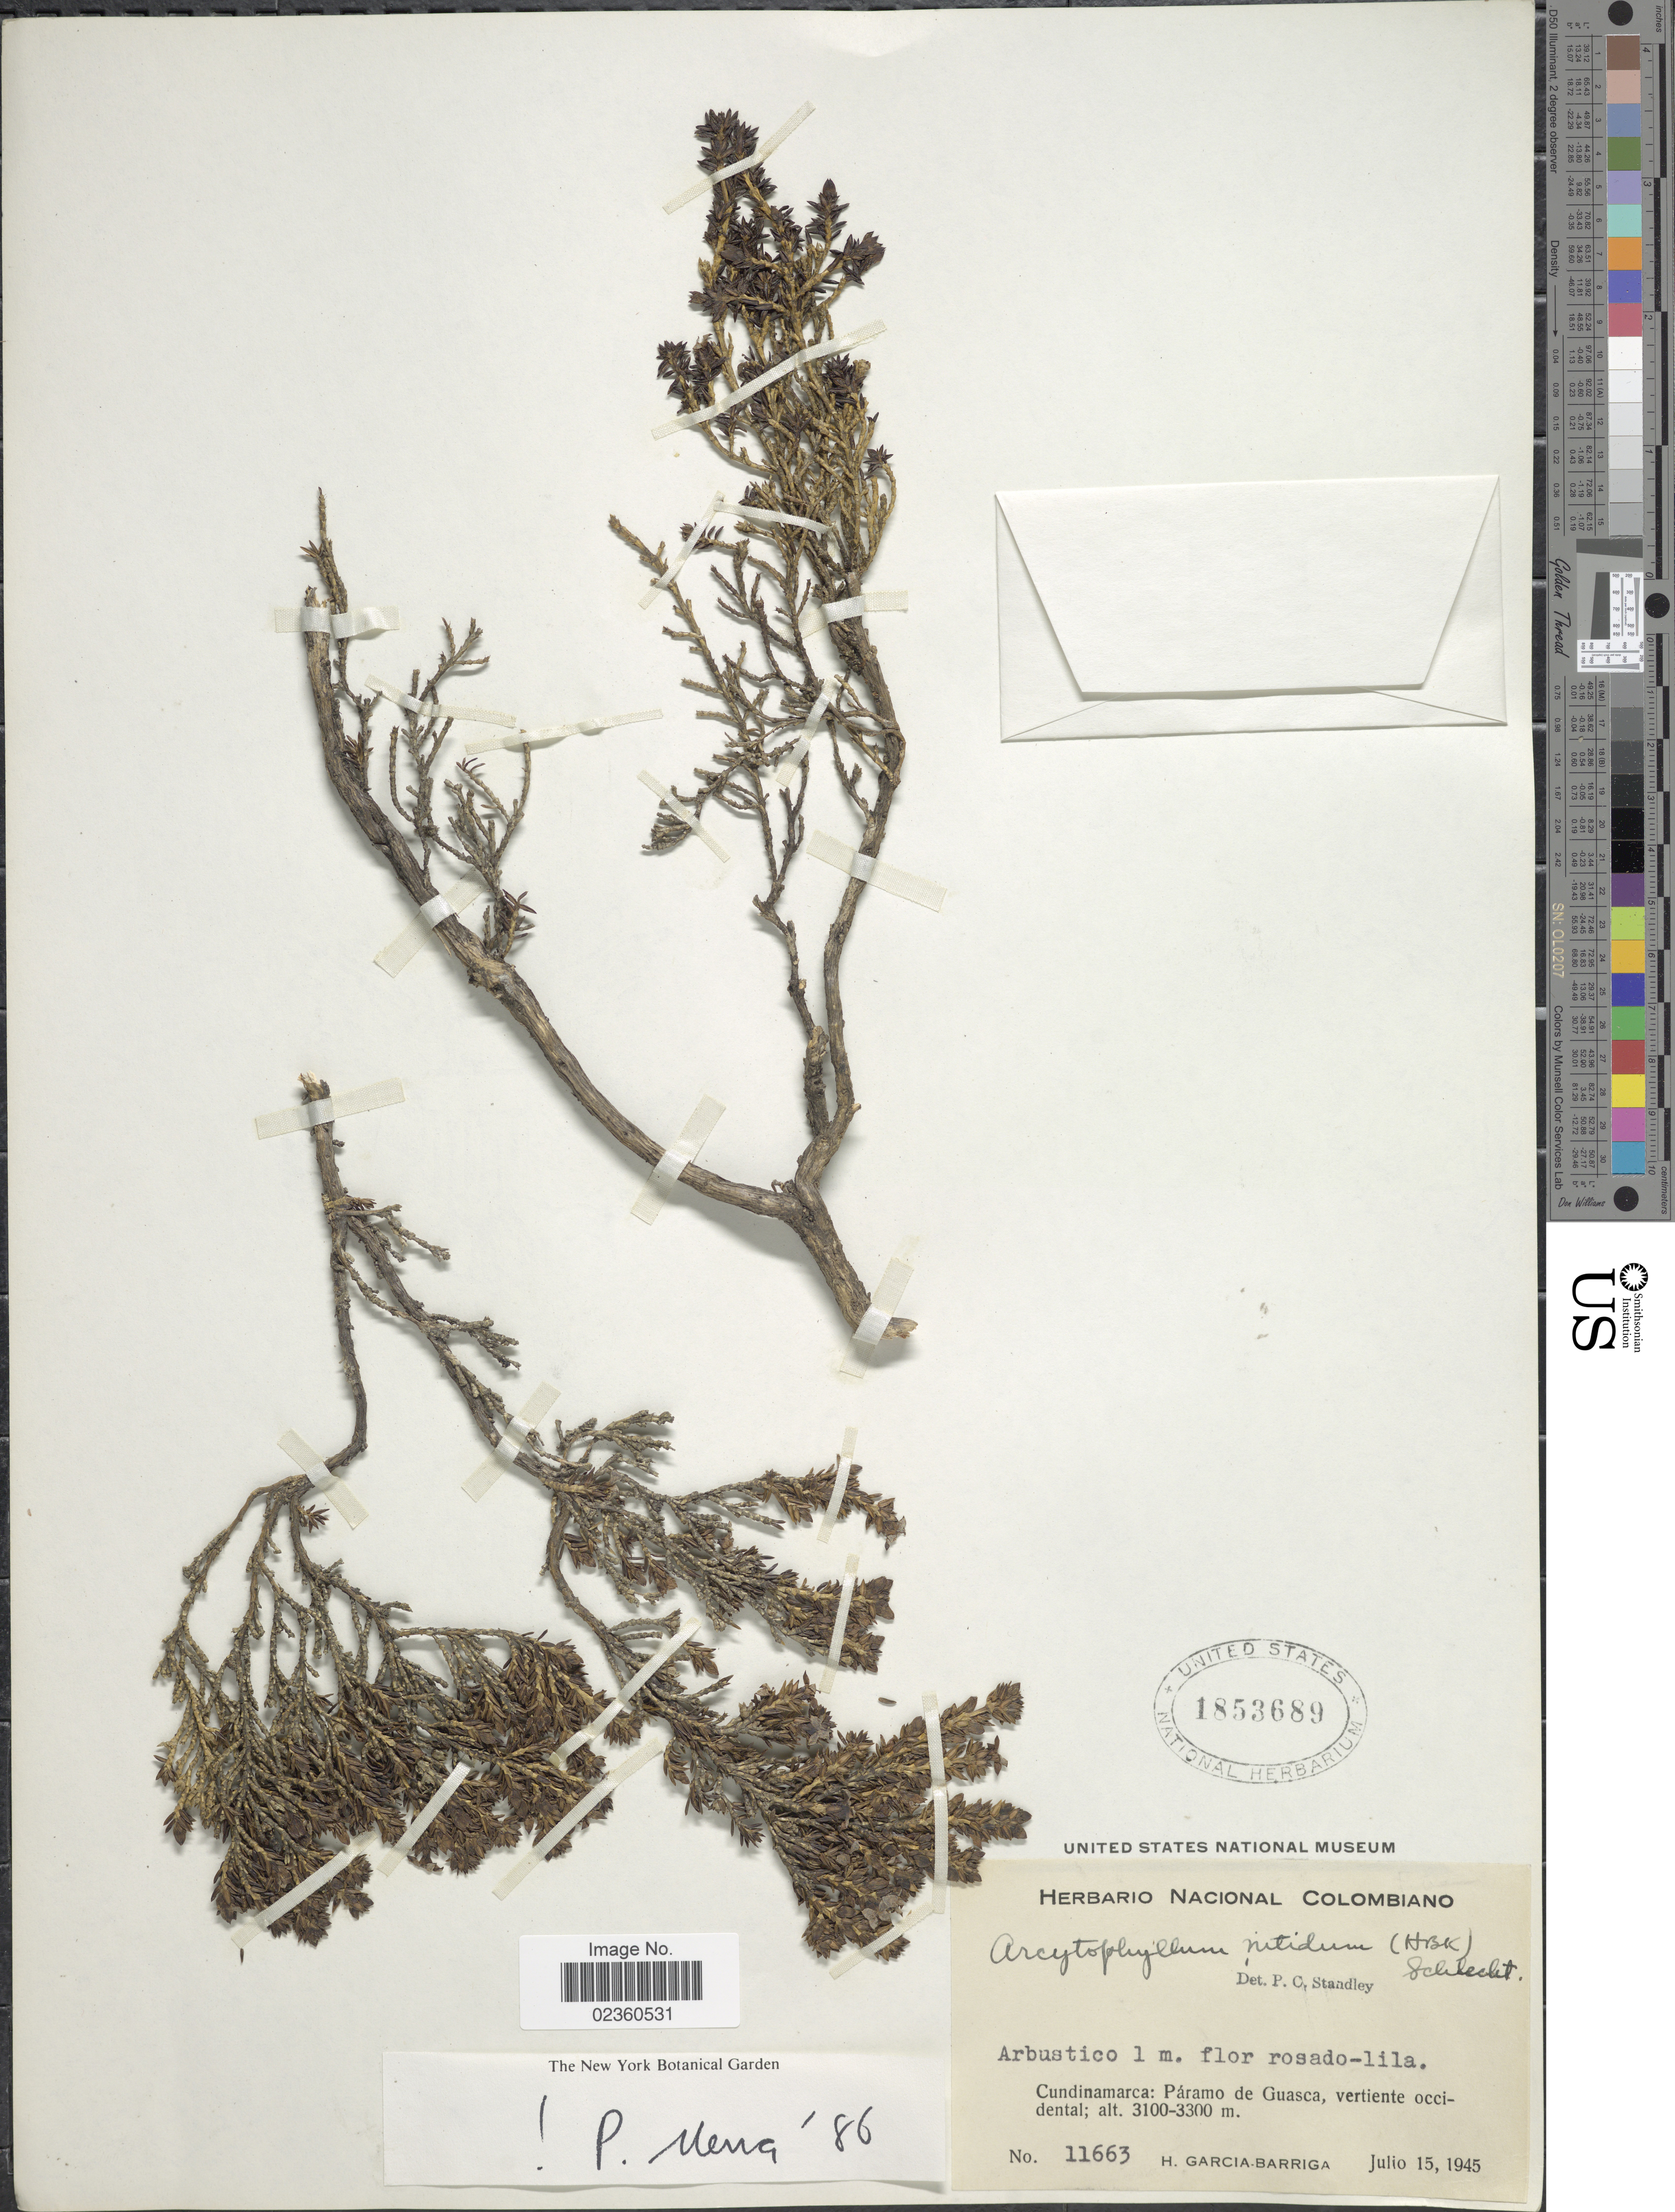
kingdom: Plantae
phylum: Tracheophyta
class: Magnoliopsida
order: Gentianales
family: Rubiaceae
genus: Arcytophyllum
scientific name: Arcytophyllum nitidum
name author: (Kunth) Schltdl.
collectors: H. García Barriga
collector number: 11663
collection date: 1945-07-15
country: Colombia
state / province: Cundinamarca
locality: Páramo de Guasca, vertiente occidental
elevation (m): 3100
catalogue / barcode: US 1853689